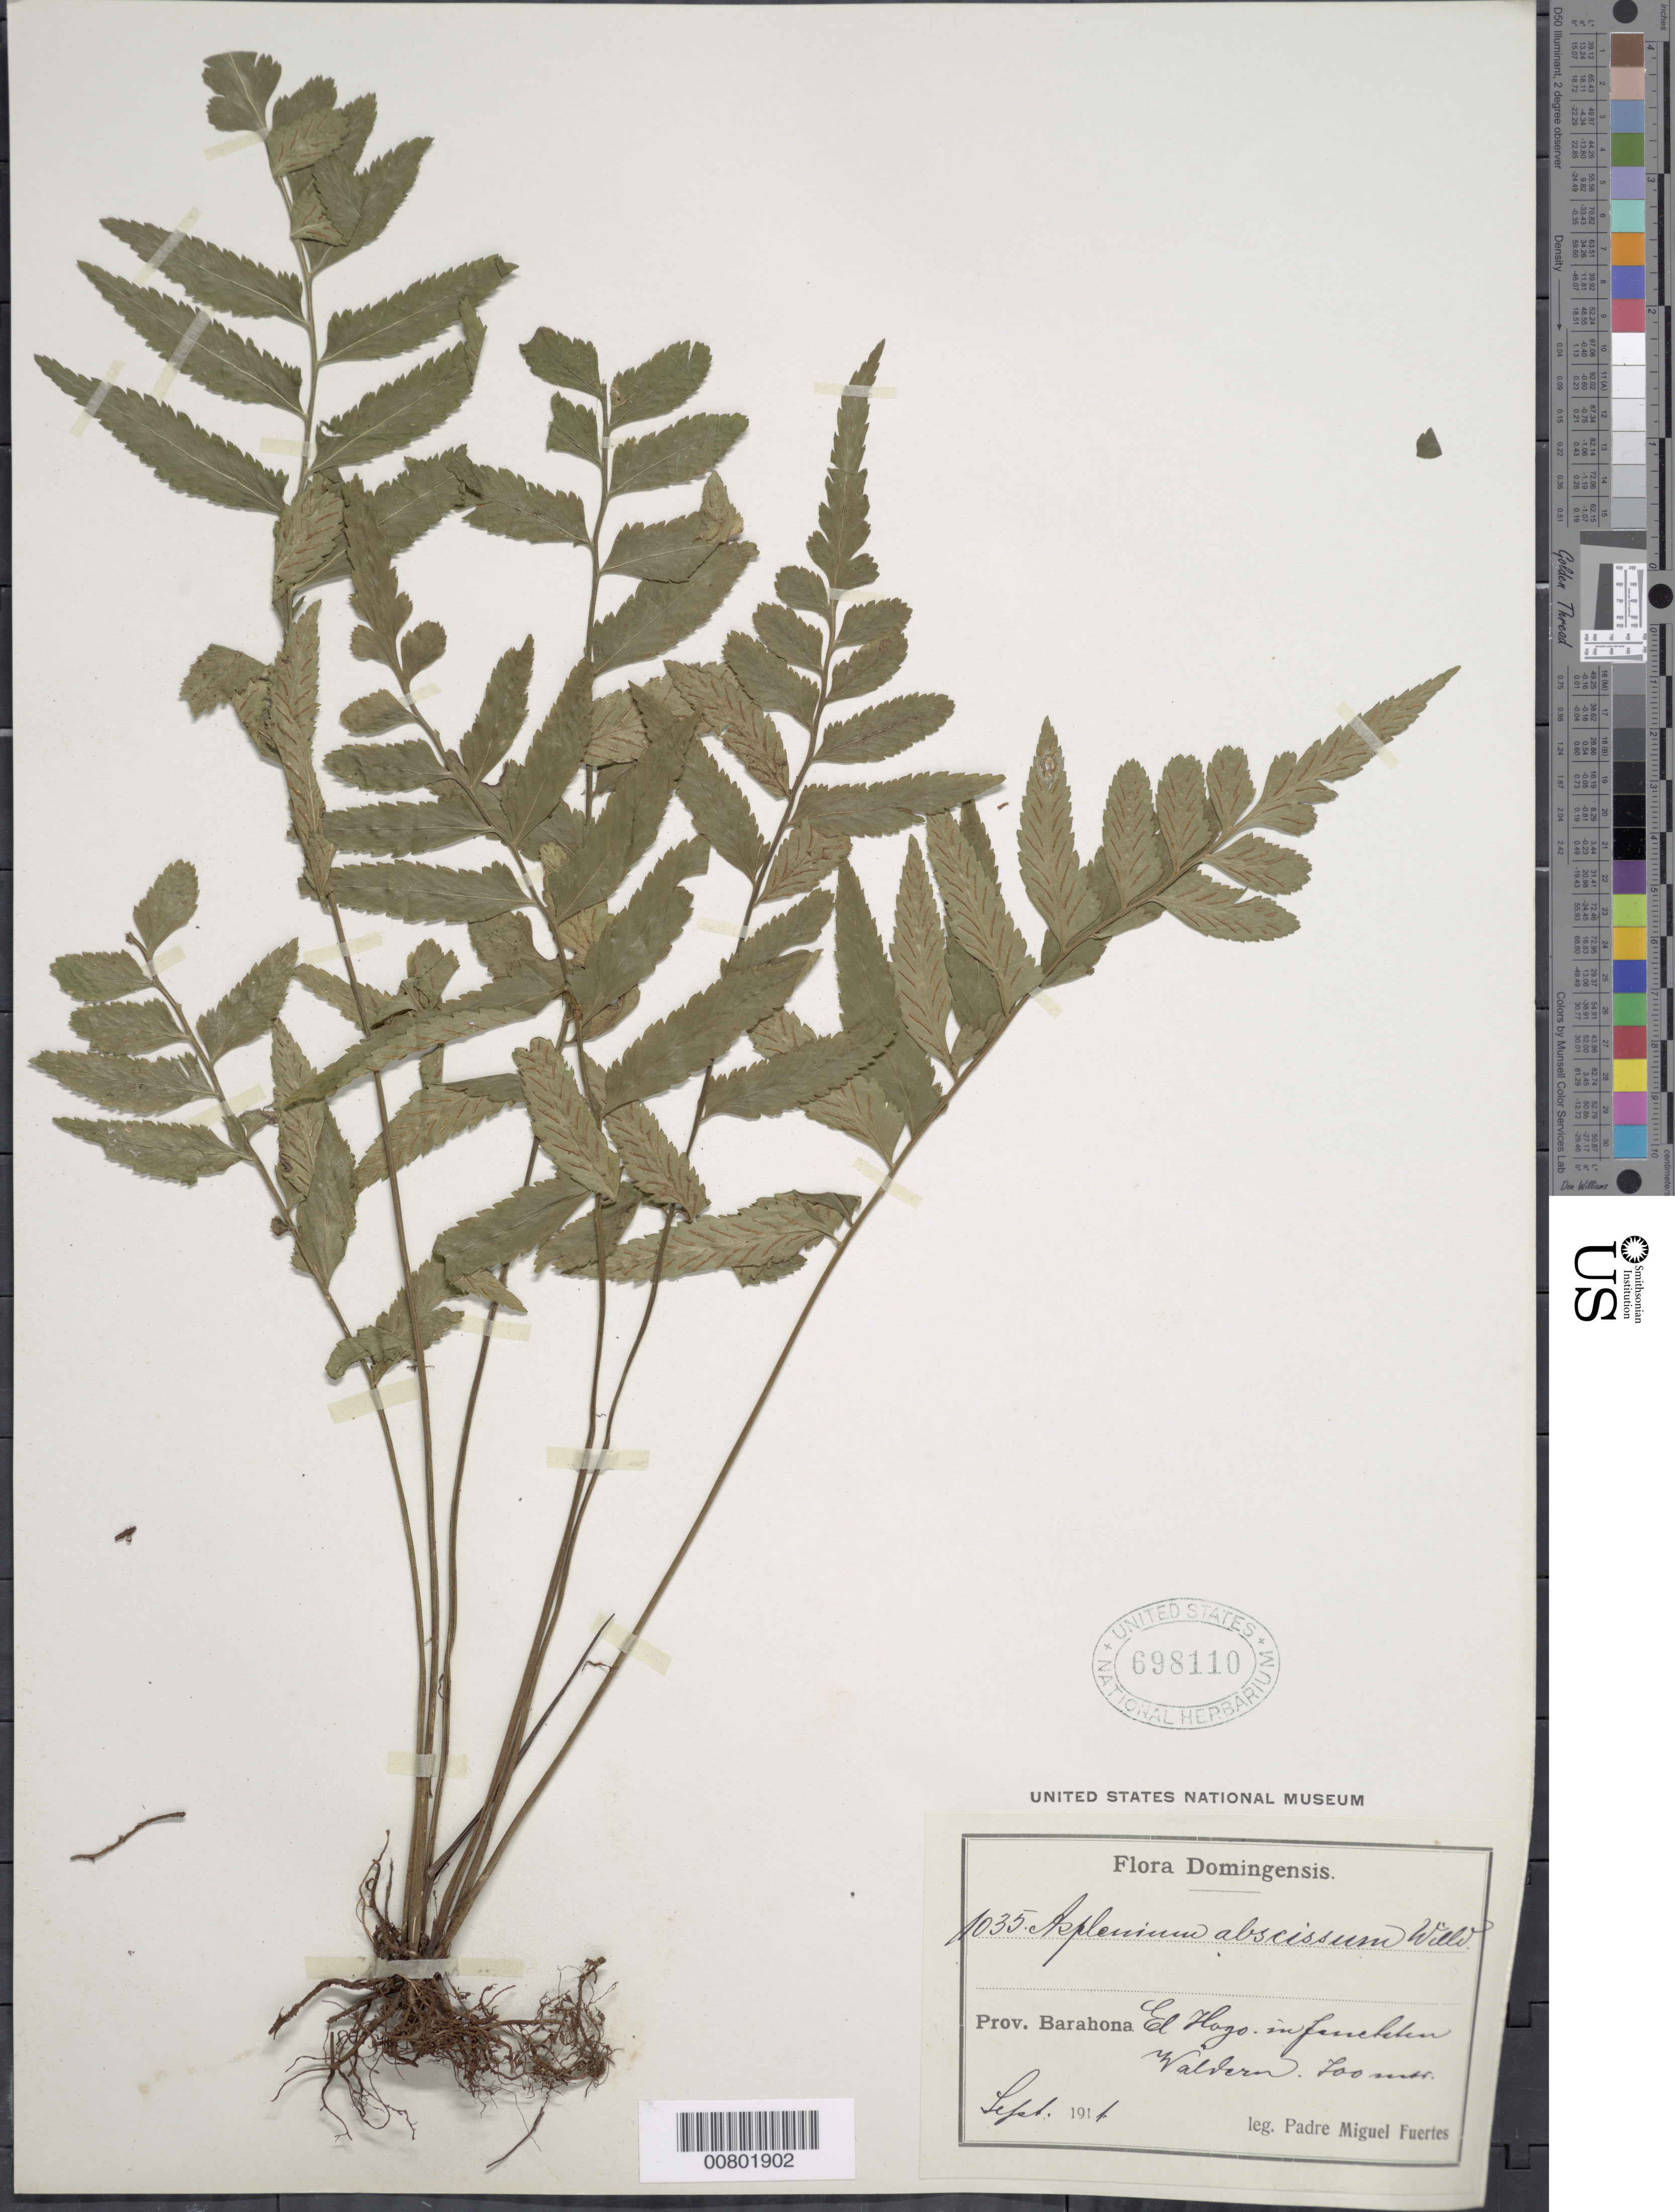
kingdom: Plantae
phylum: Tracheophyta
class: Polypodiopsida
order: Polypodiales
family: Aspleniaceae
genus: Asplenium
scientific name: Asplenium abscissum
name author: Willd.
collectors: M. D. Fuertes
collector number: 1035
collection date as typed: Sep 1911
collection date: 1911-09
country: Dominican Republic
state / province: Barahona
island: Hispaniola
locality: El Llago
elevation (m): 700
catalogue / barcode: US 698110